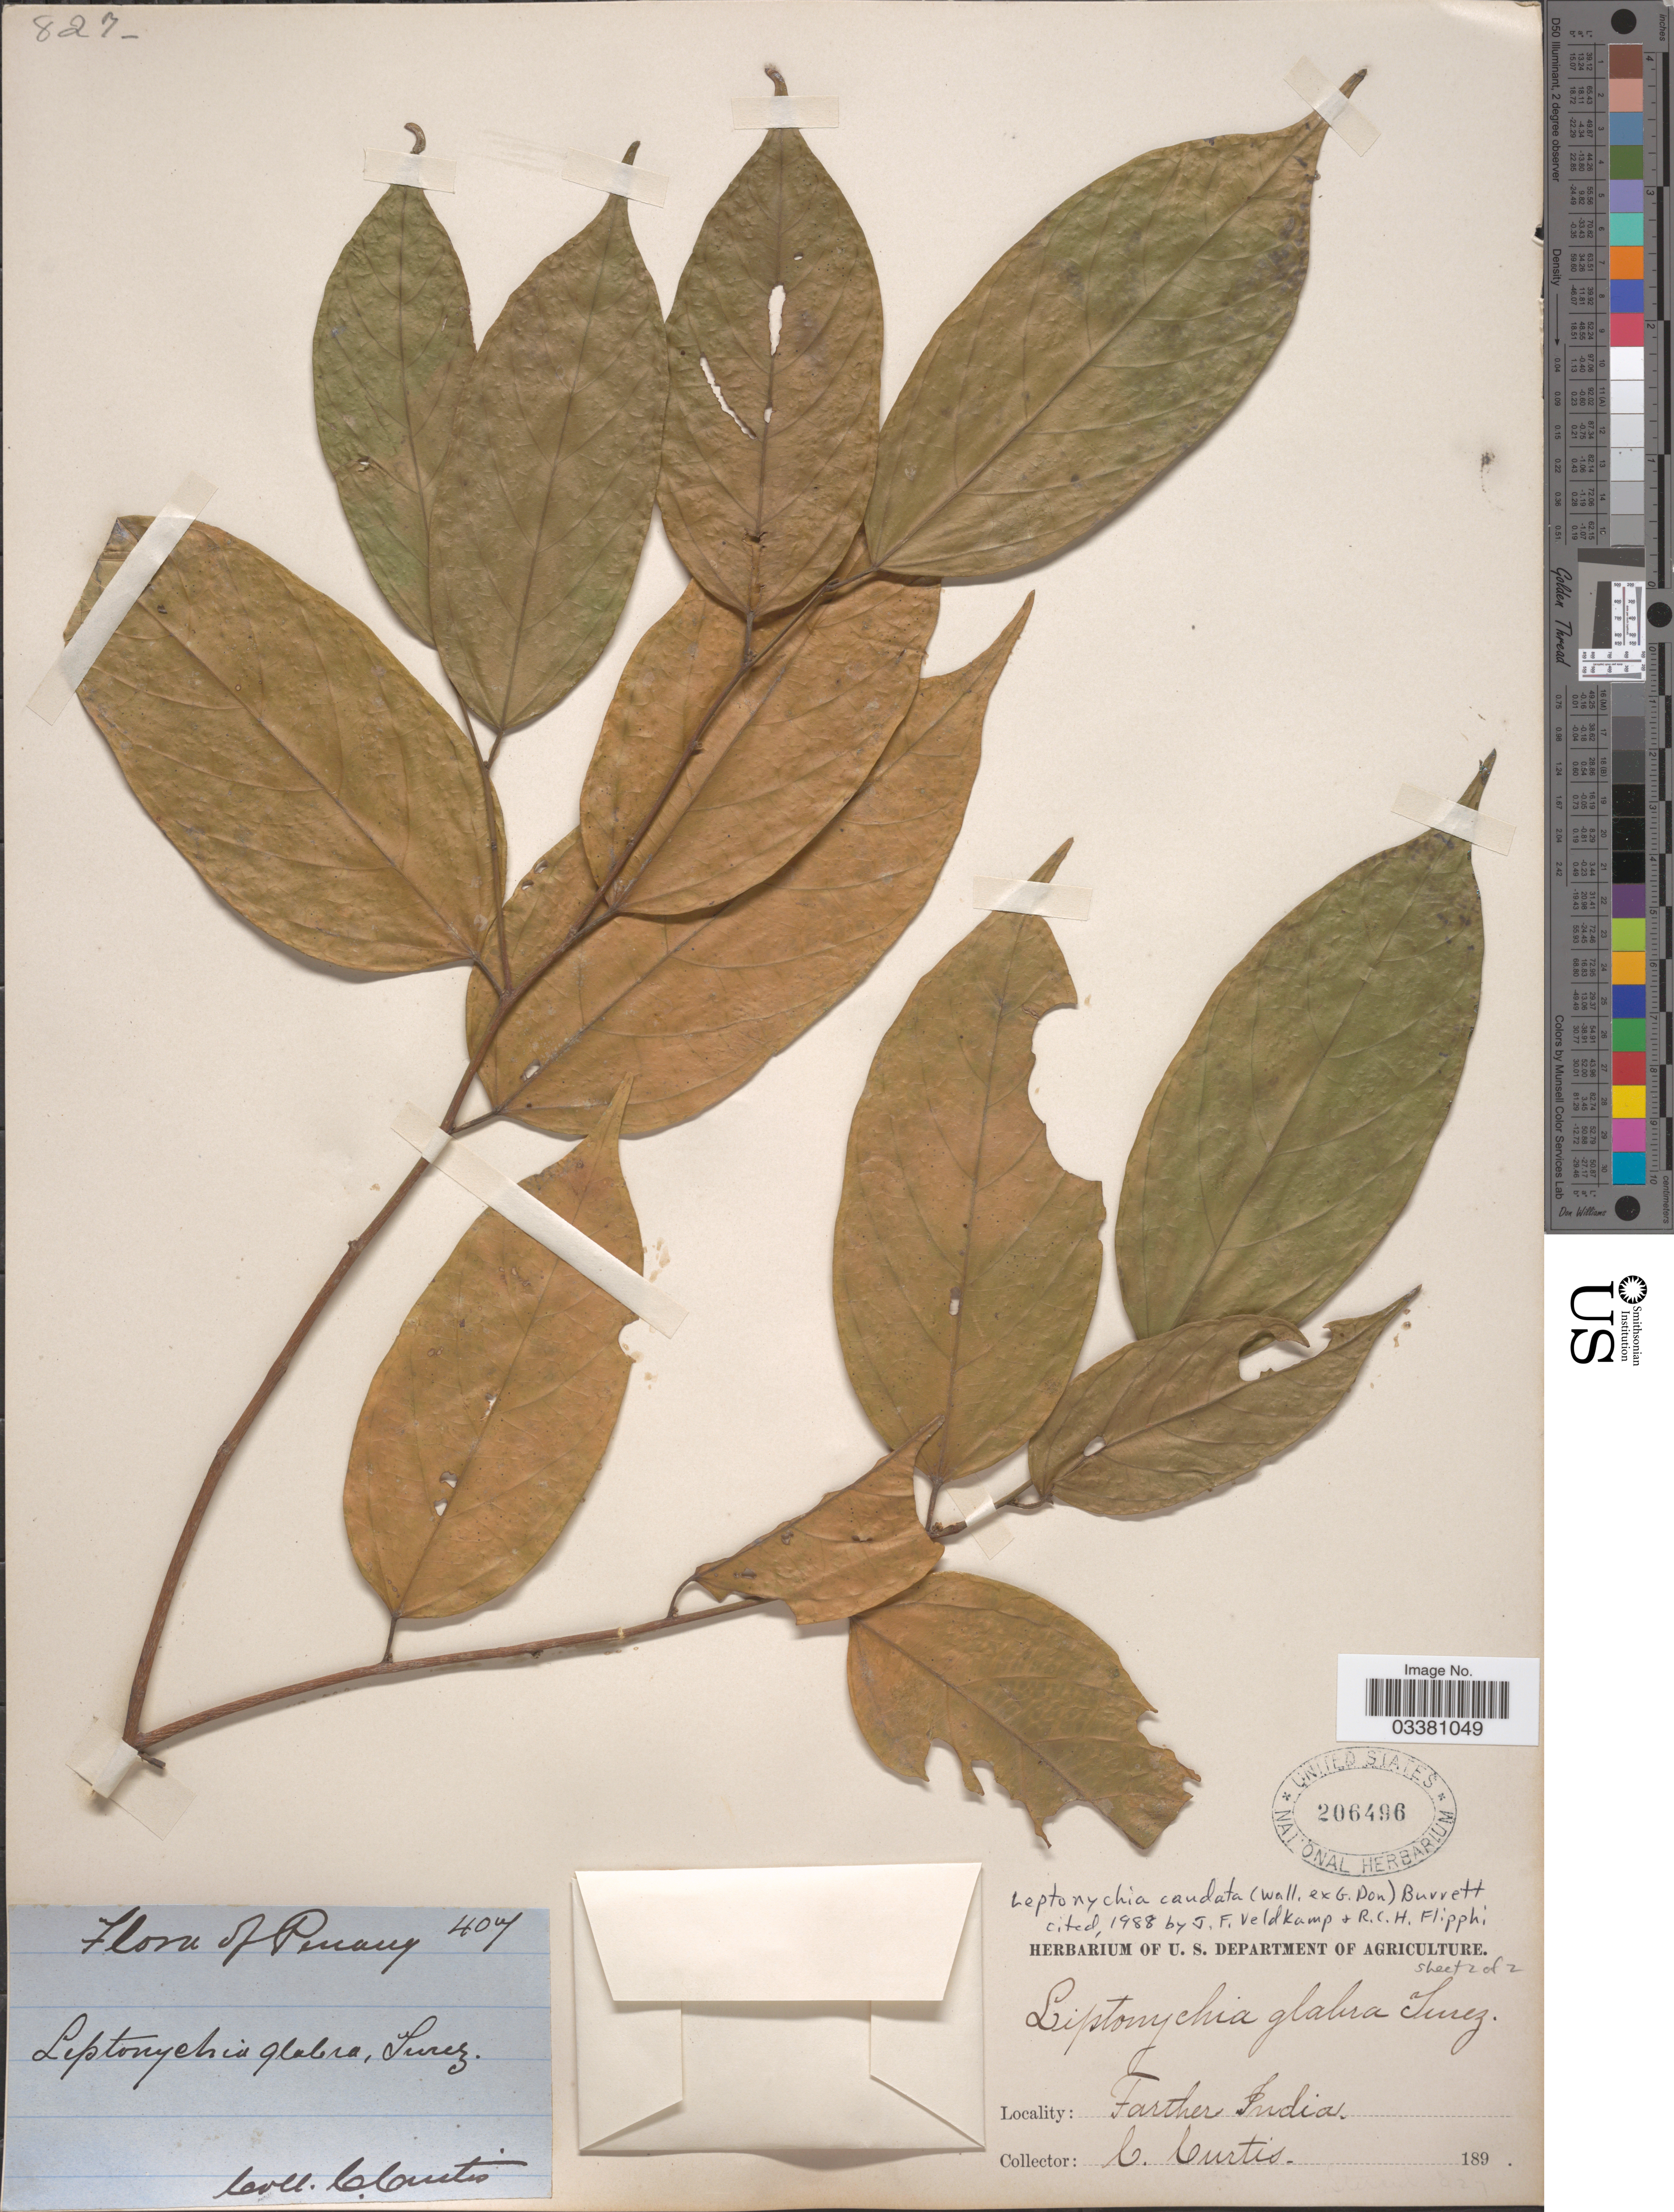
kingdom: Plantae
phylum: Tracheophyta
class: Magnoliopsida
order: Malvales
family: Malvaceae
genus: Leptonychia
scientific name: Leptonychia caudata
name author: Burret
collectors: C. Curtis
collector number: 407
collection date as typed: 189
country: Malaysia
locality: Penang. Farther India.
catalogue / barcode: US 206496